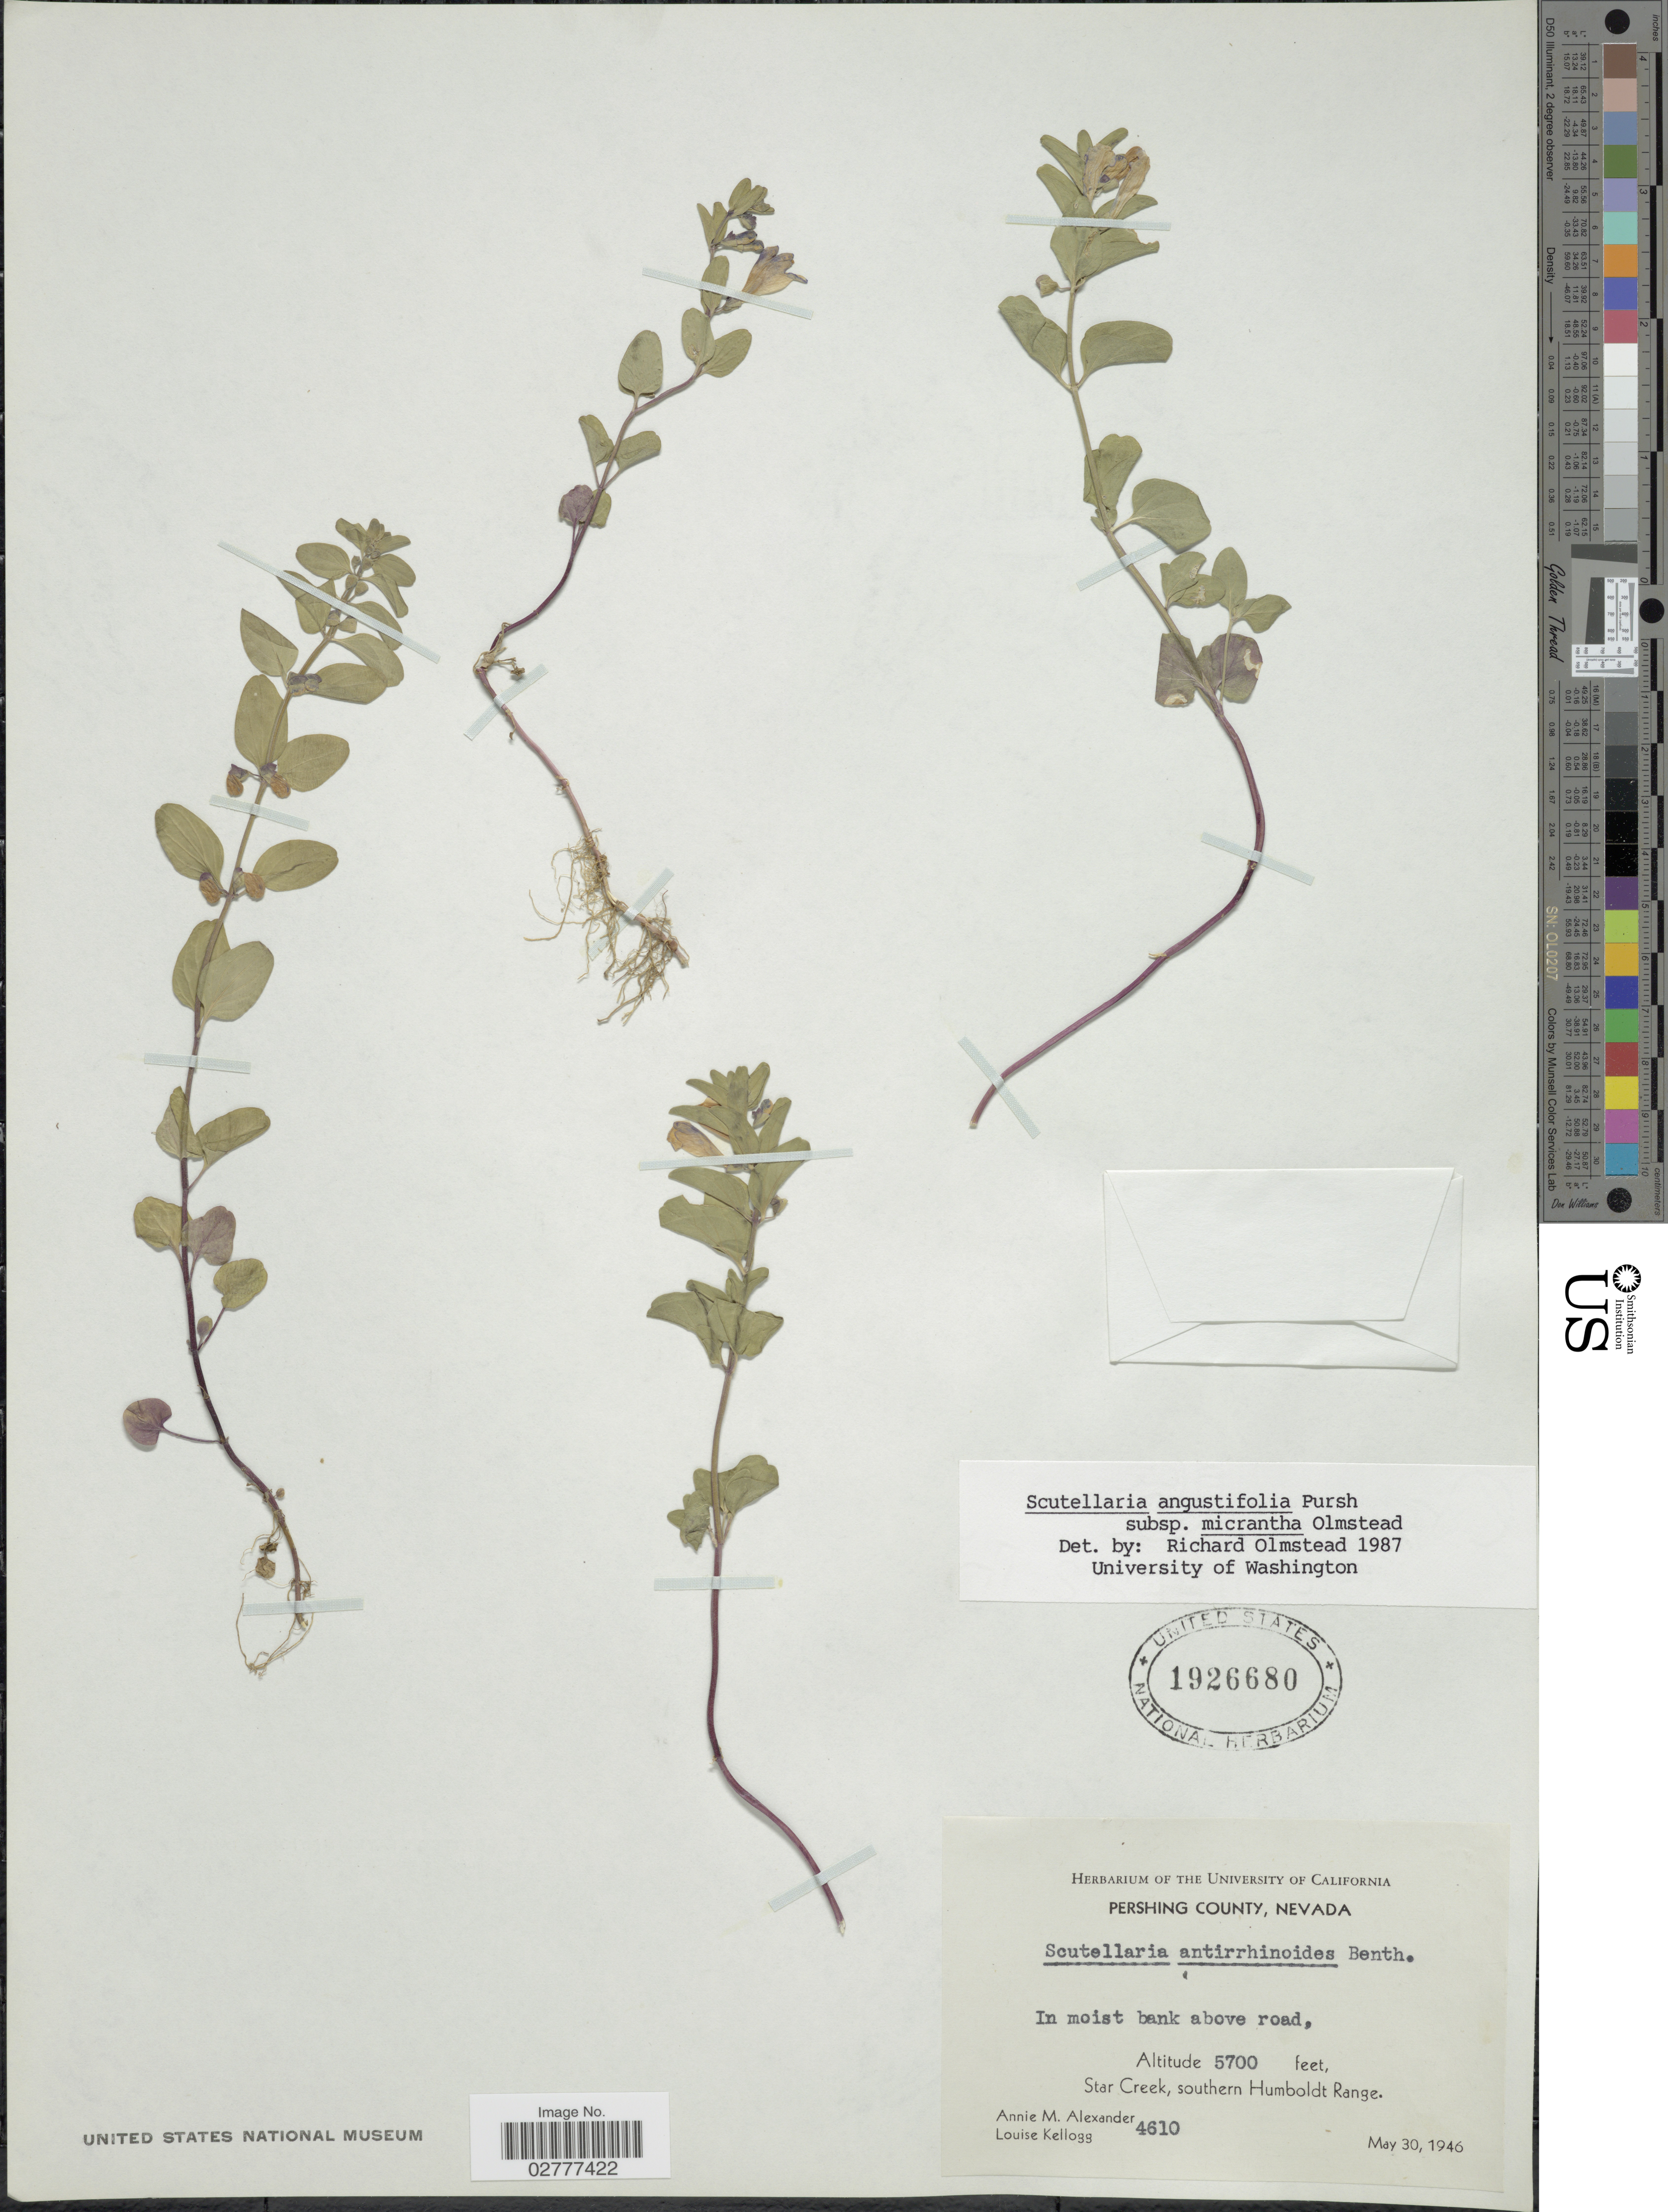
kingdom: Plantae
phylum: Tracheophyta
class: Magnoliopsida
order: Lamiales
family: Lamiaceae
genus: Scutellaria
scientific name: Scutellaria angustifolia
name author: Pursh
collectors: A. M. Alexander & L. Kellogg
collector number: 4610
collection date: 1946-05-30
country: United States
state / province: Nevada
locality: Pershing County. Star Creek, southern Humboldt Range.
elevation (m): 1737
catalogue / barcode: US 1926680